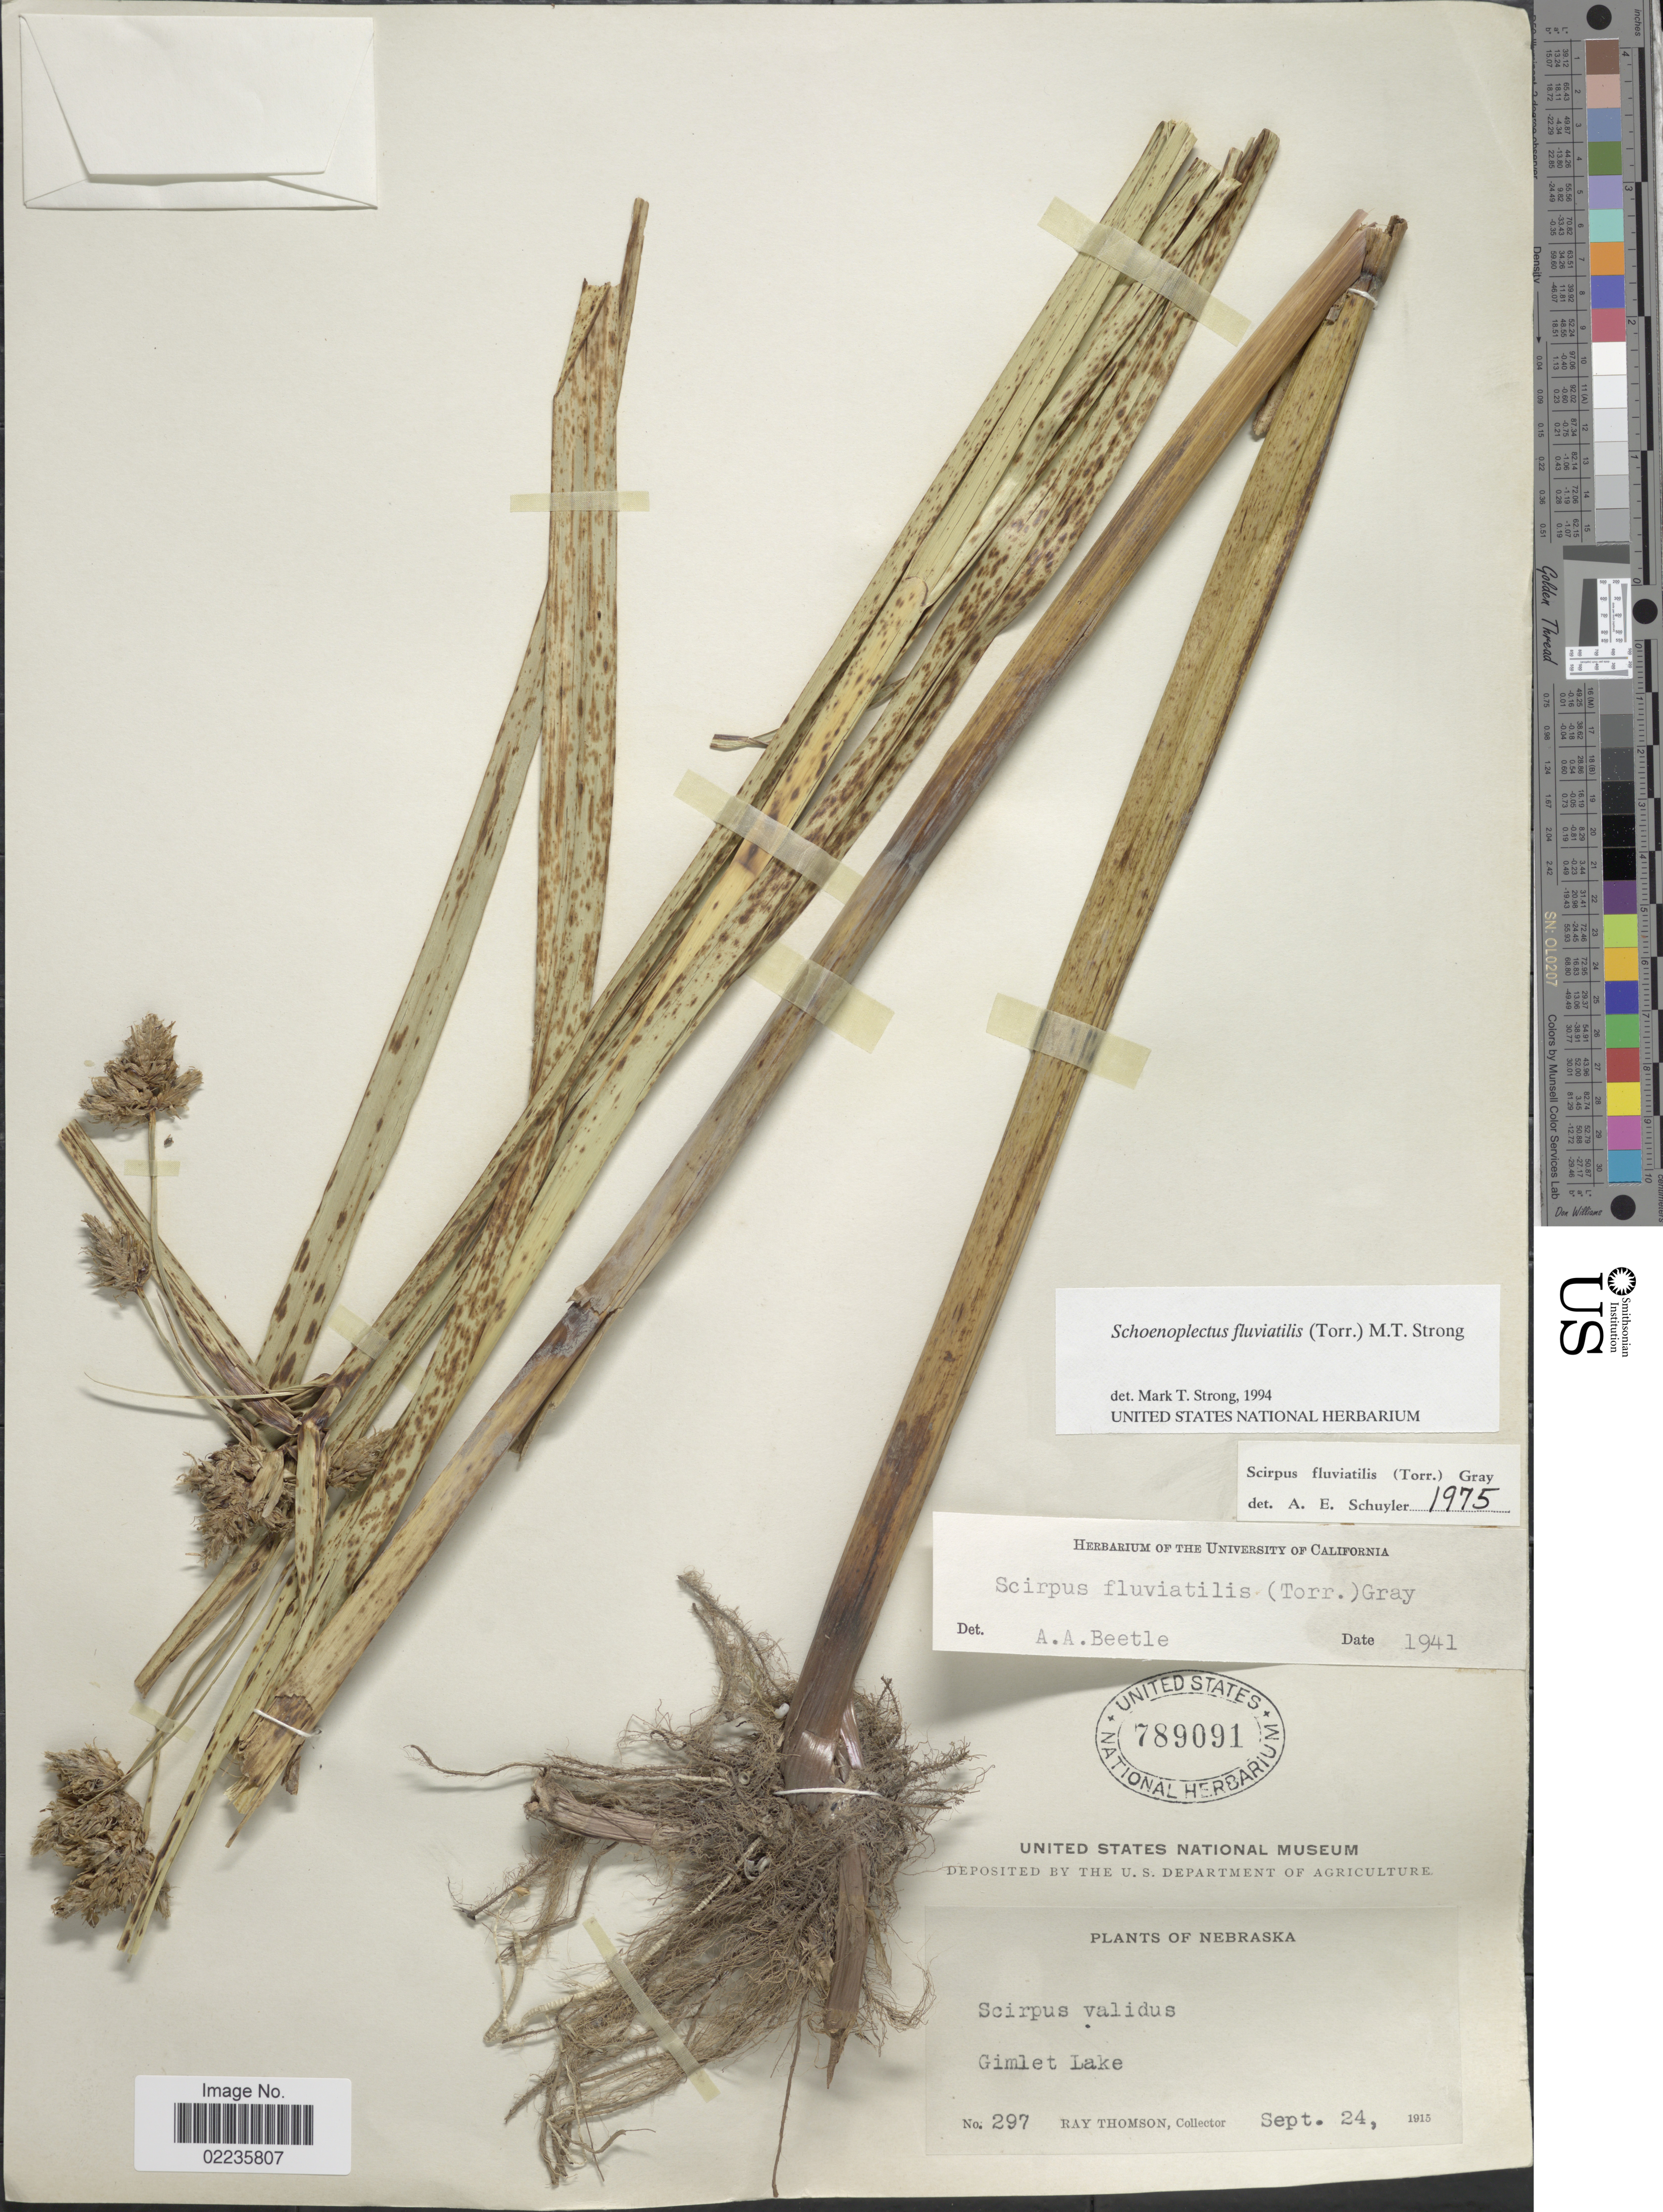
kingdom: Plantae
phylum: Tracheophyta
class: Liliopsida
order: Poales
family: Cyperaceae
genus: Bolboschoenus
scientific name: Bolboschoenus fluviatilis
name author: (Torr.) Soják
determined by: Strong, M. T., (US), Smithsonian Institution - National Museum of Natural History (UNITED STATES)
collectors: R. Thomson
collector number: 297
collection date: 1915-09-24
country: United States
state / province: Nebraska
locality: Gimlet Lake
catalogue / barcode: US 789091